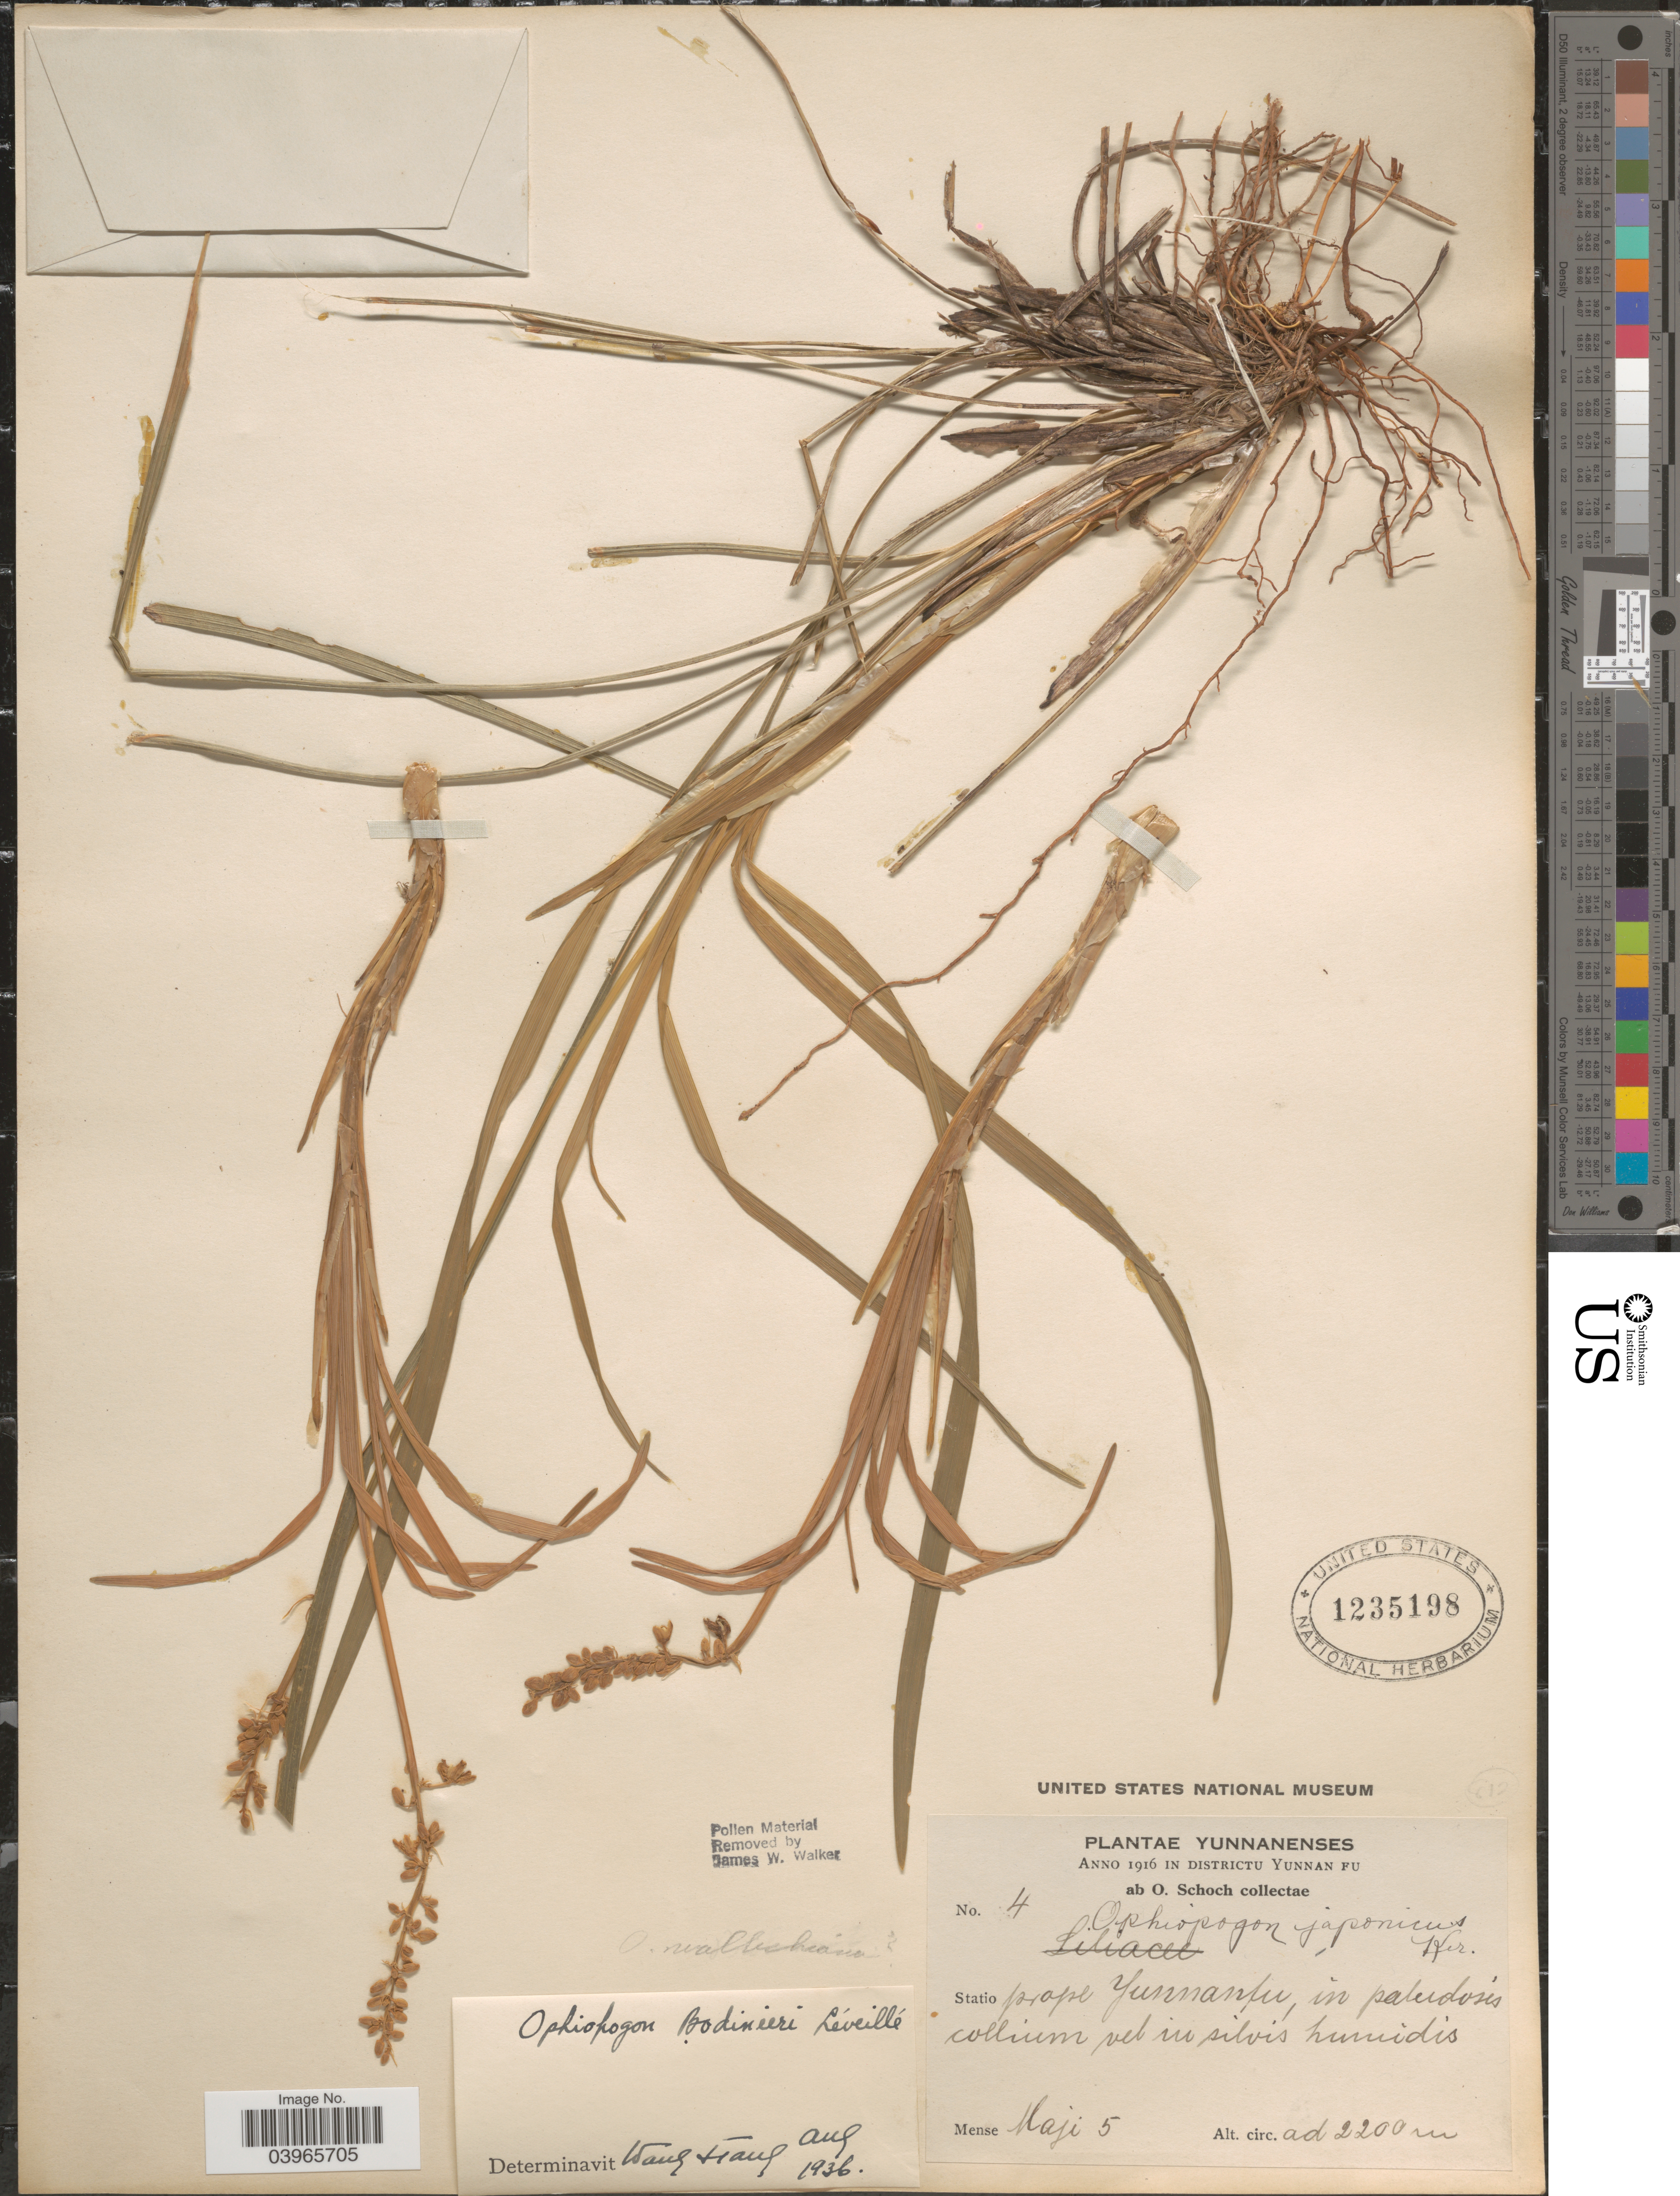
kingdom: Plantae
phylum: Tracheophyta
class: Liliopsida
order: Asparagales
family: Asparagaceae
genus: Ophiopogon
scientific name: Ophiopogon bodinieri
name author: H. Lév.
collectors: O. Schoch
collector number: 4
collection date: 1916-05-05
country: China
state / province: Yunnan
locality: Statio prope Yunnanfu, in paludosis collium vel in silvis himidis.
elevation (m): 2200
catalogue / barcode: US 1235198